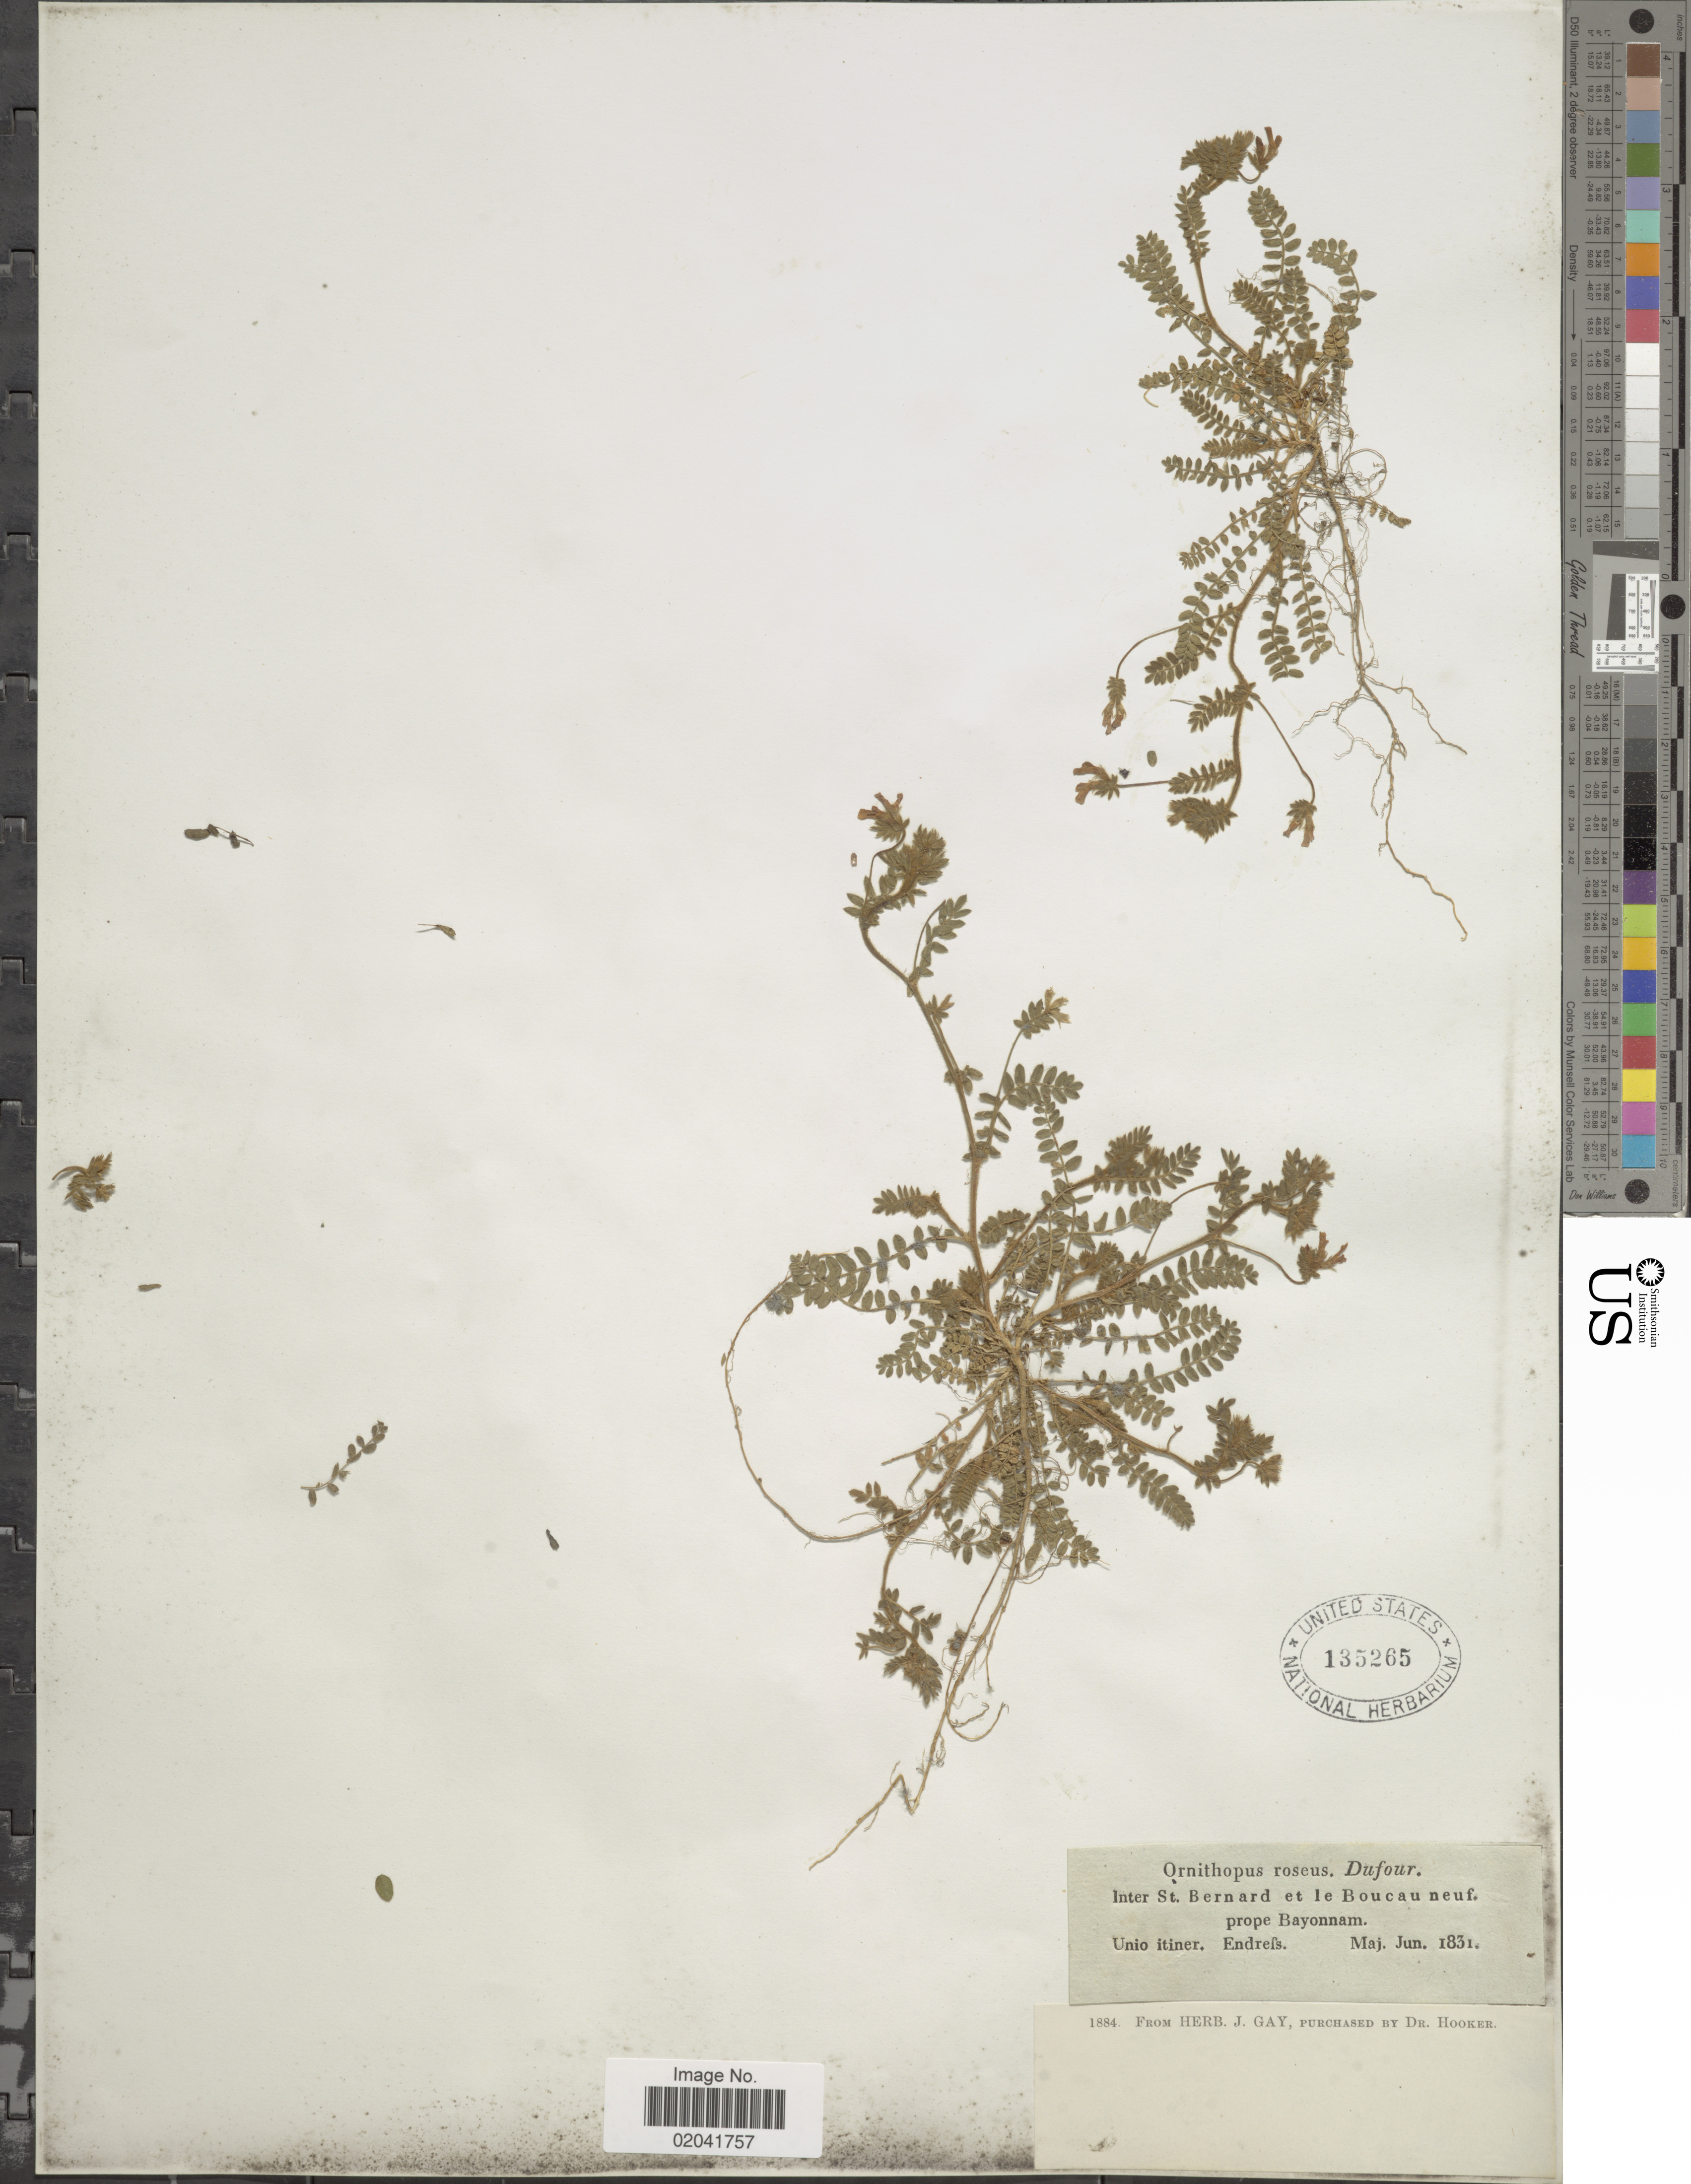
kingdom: Plantae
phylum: Tracheophyta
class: Magnoliopsida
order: Fabales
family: Fabaceae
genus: Ornithopus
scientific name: Ornithopus roseus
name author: Dufour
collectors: Endrefs, --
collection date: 1831-05/1831-06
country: France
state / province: Nouvelle-Aquitaine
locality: Inter St Bernard et le Boucau neuf. prope Bayonnam, Unio itiner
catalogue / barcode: US 135265